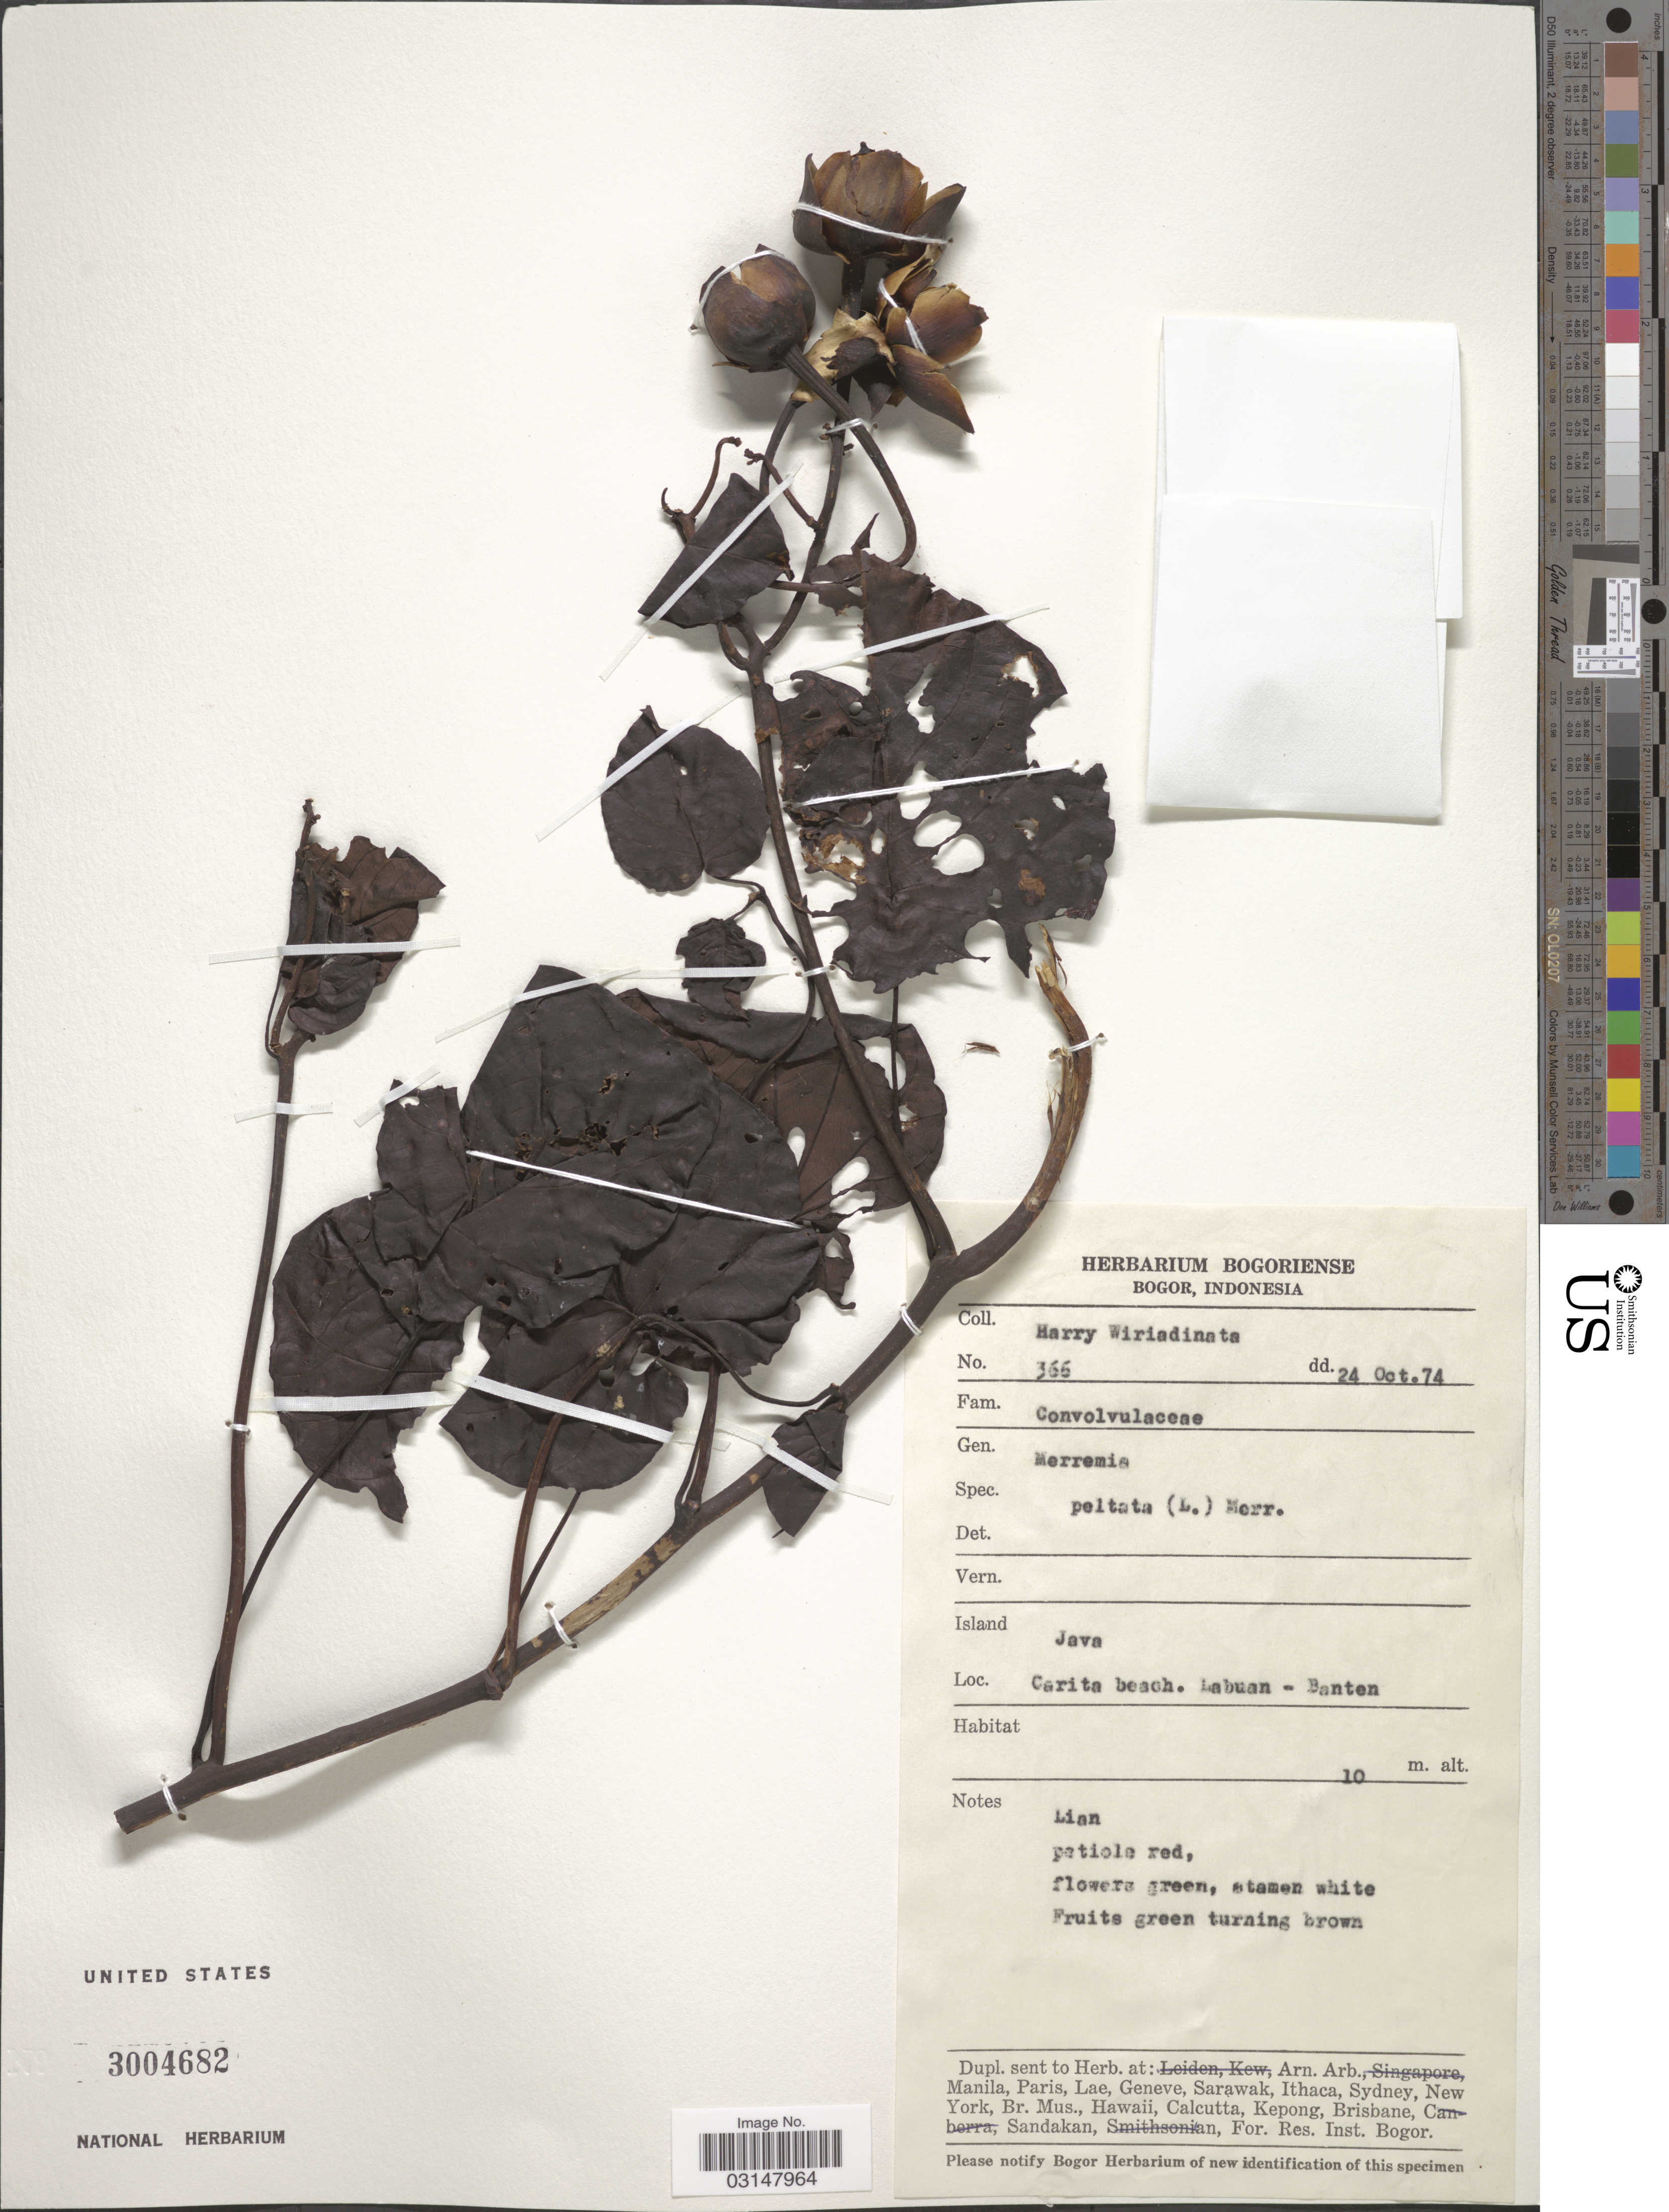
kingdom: Plantae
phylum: Tracheophyta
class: Magnoliopsida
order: Solanales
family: Convolvulaceae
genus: Decalobanthus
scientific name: Decalobanthus peltatus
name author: (L.) A. R. Simões & Staples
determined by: Wagner, W. L., (BOT), Smithsonian Institution - National Museum of Natural History (UNITED STATES)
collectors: H. Wiriadinata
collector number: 366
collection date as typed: Transcribed d/m/y: 24/10/74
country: Indonesia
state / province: Java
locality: Carita beach. Labuan-Banten.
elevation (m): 10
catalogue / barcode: US 3004682